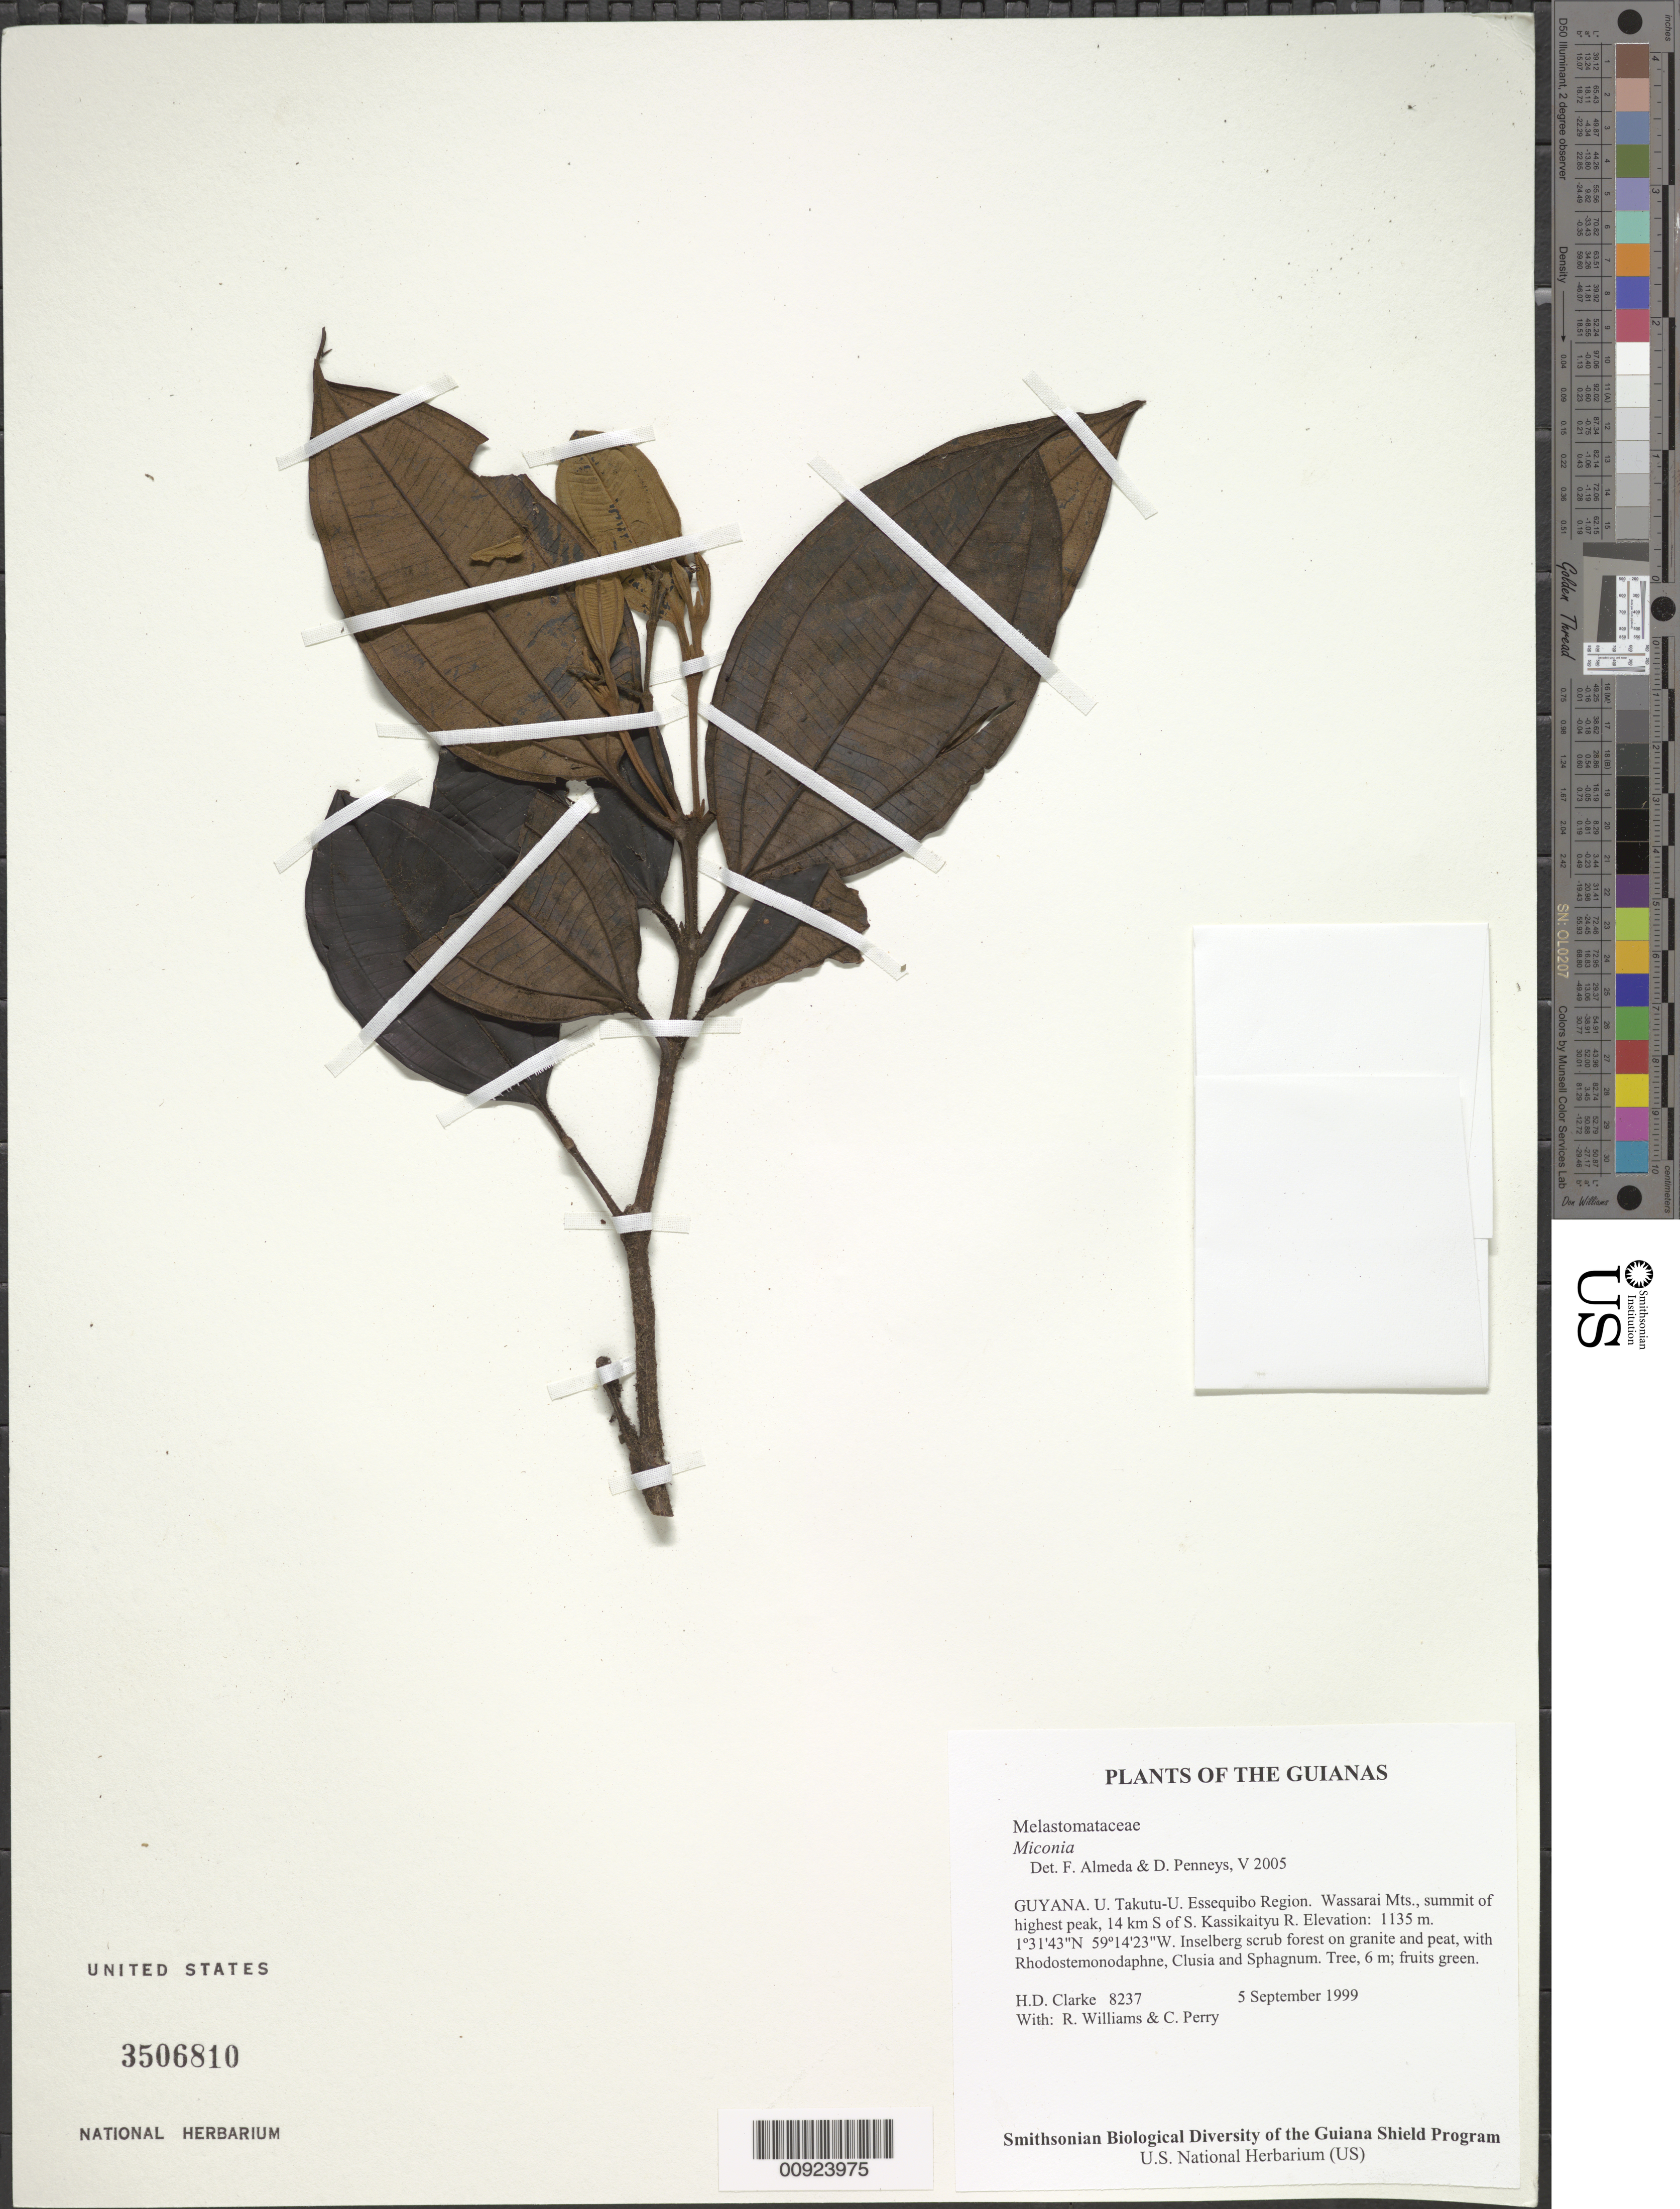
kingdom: Plantae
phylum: Tracheophyta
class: Magnoliopsida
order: Myrtales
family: Melastomataceae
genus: Miconia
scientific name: Miconia sp.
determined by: Almeda, F.; Penneys, D. S.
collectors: H. D. Clarke, R. Williams & C. Perry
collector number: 8237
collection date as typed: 5 September 1999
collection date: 1999-09-05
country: Guyana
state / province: U. Takutu-U. Essequibo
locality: Wassarai Mts., summit of highest peak, 14 km S of S. Kassikaityu R.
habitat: Inselberg scrub forest on granite and peat, with Rhodostemonodaphne, Clusia and Sphagnum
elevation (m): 1135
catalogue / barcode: US 3506810